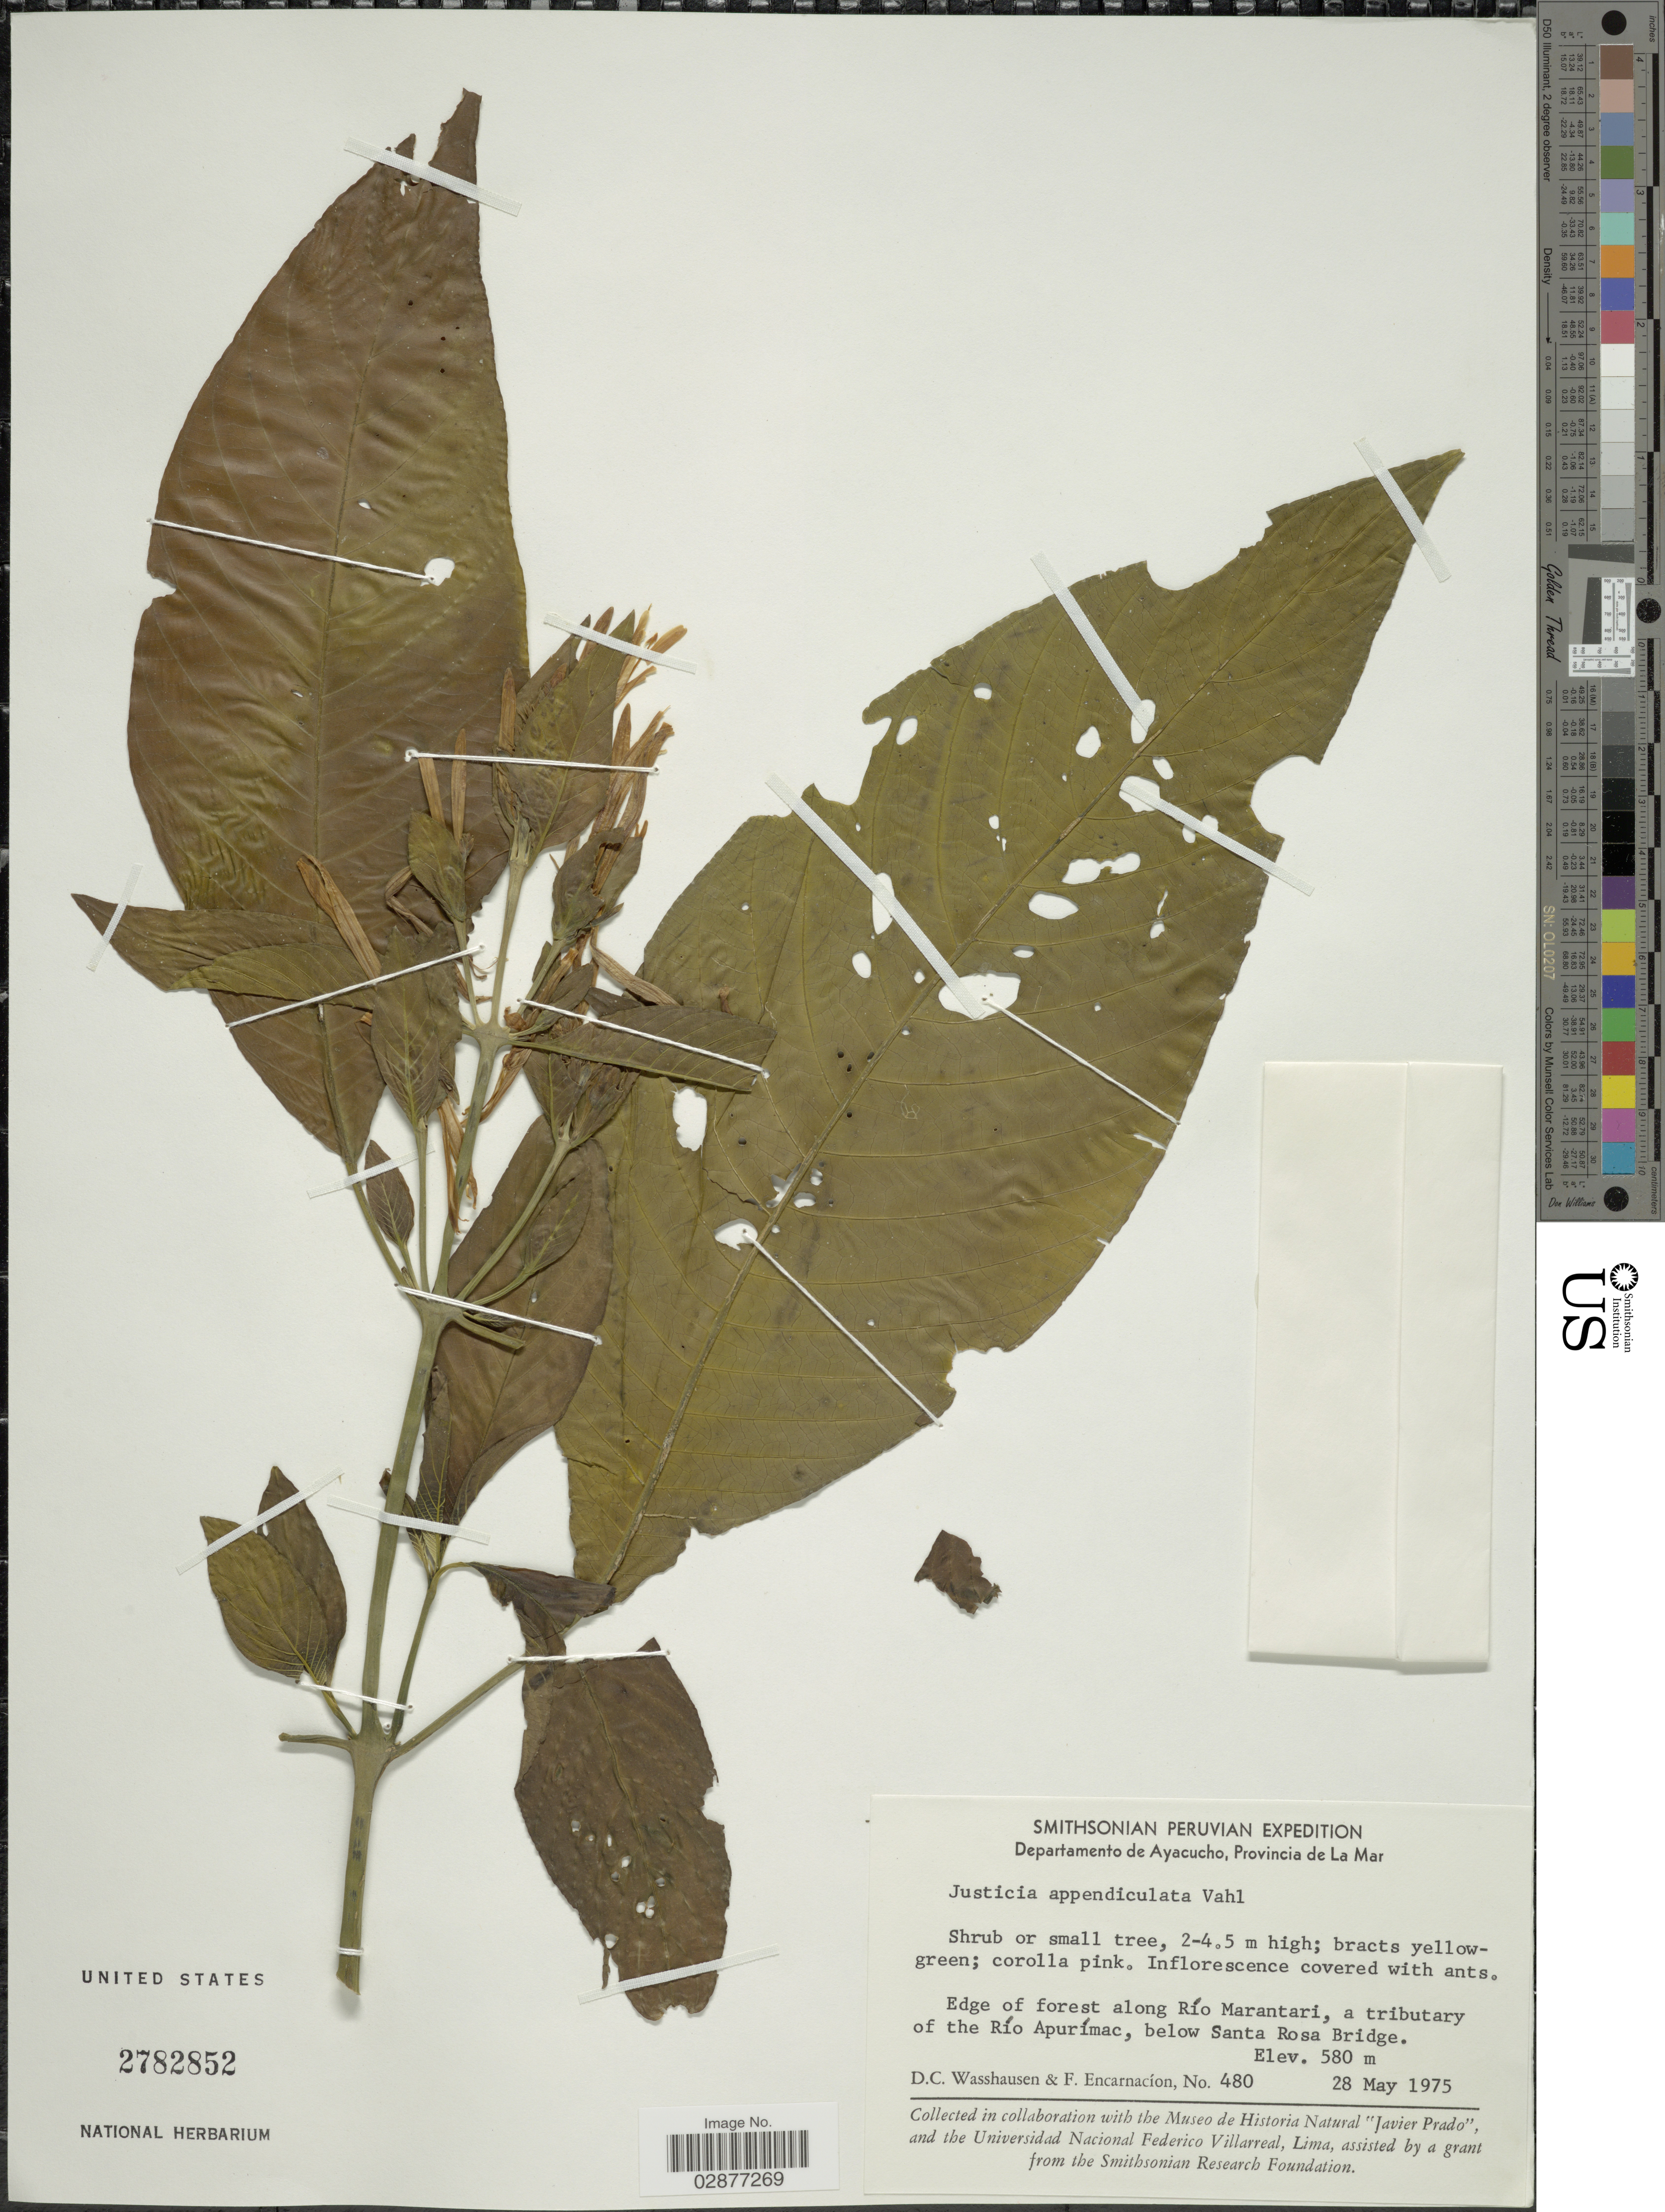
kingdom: Plantae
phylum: Tracheophyta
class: Magnoliopsida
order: Lamiales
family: Acanthaceae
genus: Justicia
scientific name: Justicia appendiculata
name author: (Ruiz & Pav.) Vahl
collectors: D. C. Wasshausen & F. Encarnación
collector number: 480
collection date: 1975-05-28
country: Peru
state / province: Ayacucho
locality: Departamento de Ayacucho, Provincia de La Mar. Edge of forest along Río Marantari, a tributary of the Río Apurímac, below Santa Rosa Bridge.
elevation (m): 580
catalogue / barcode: US 2782852